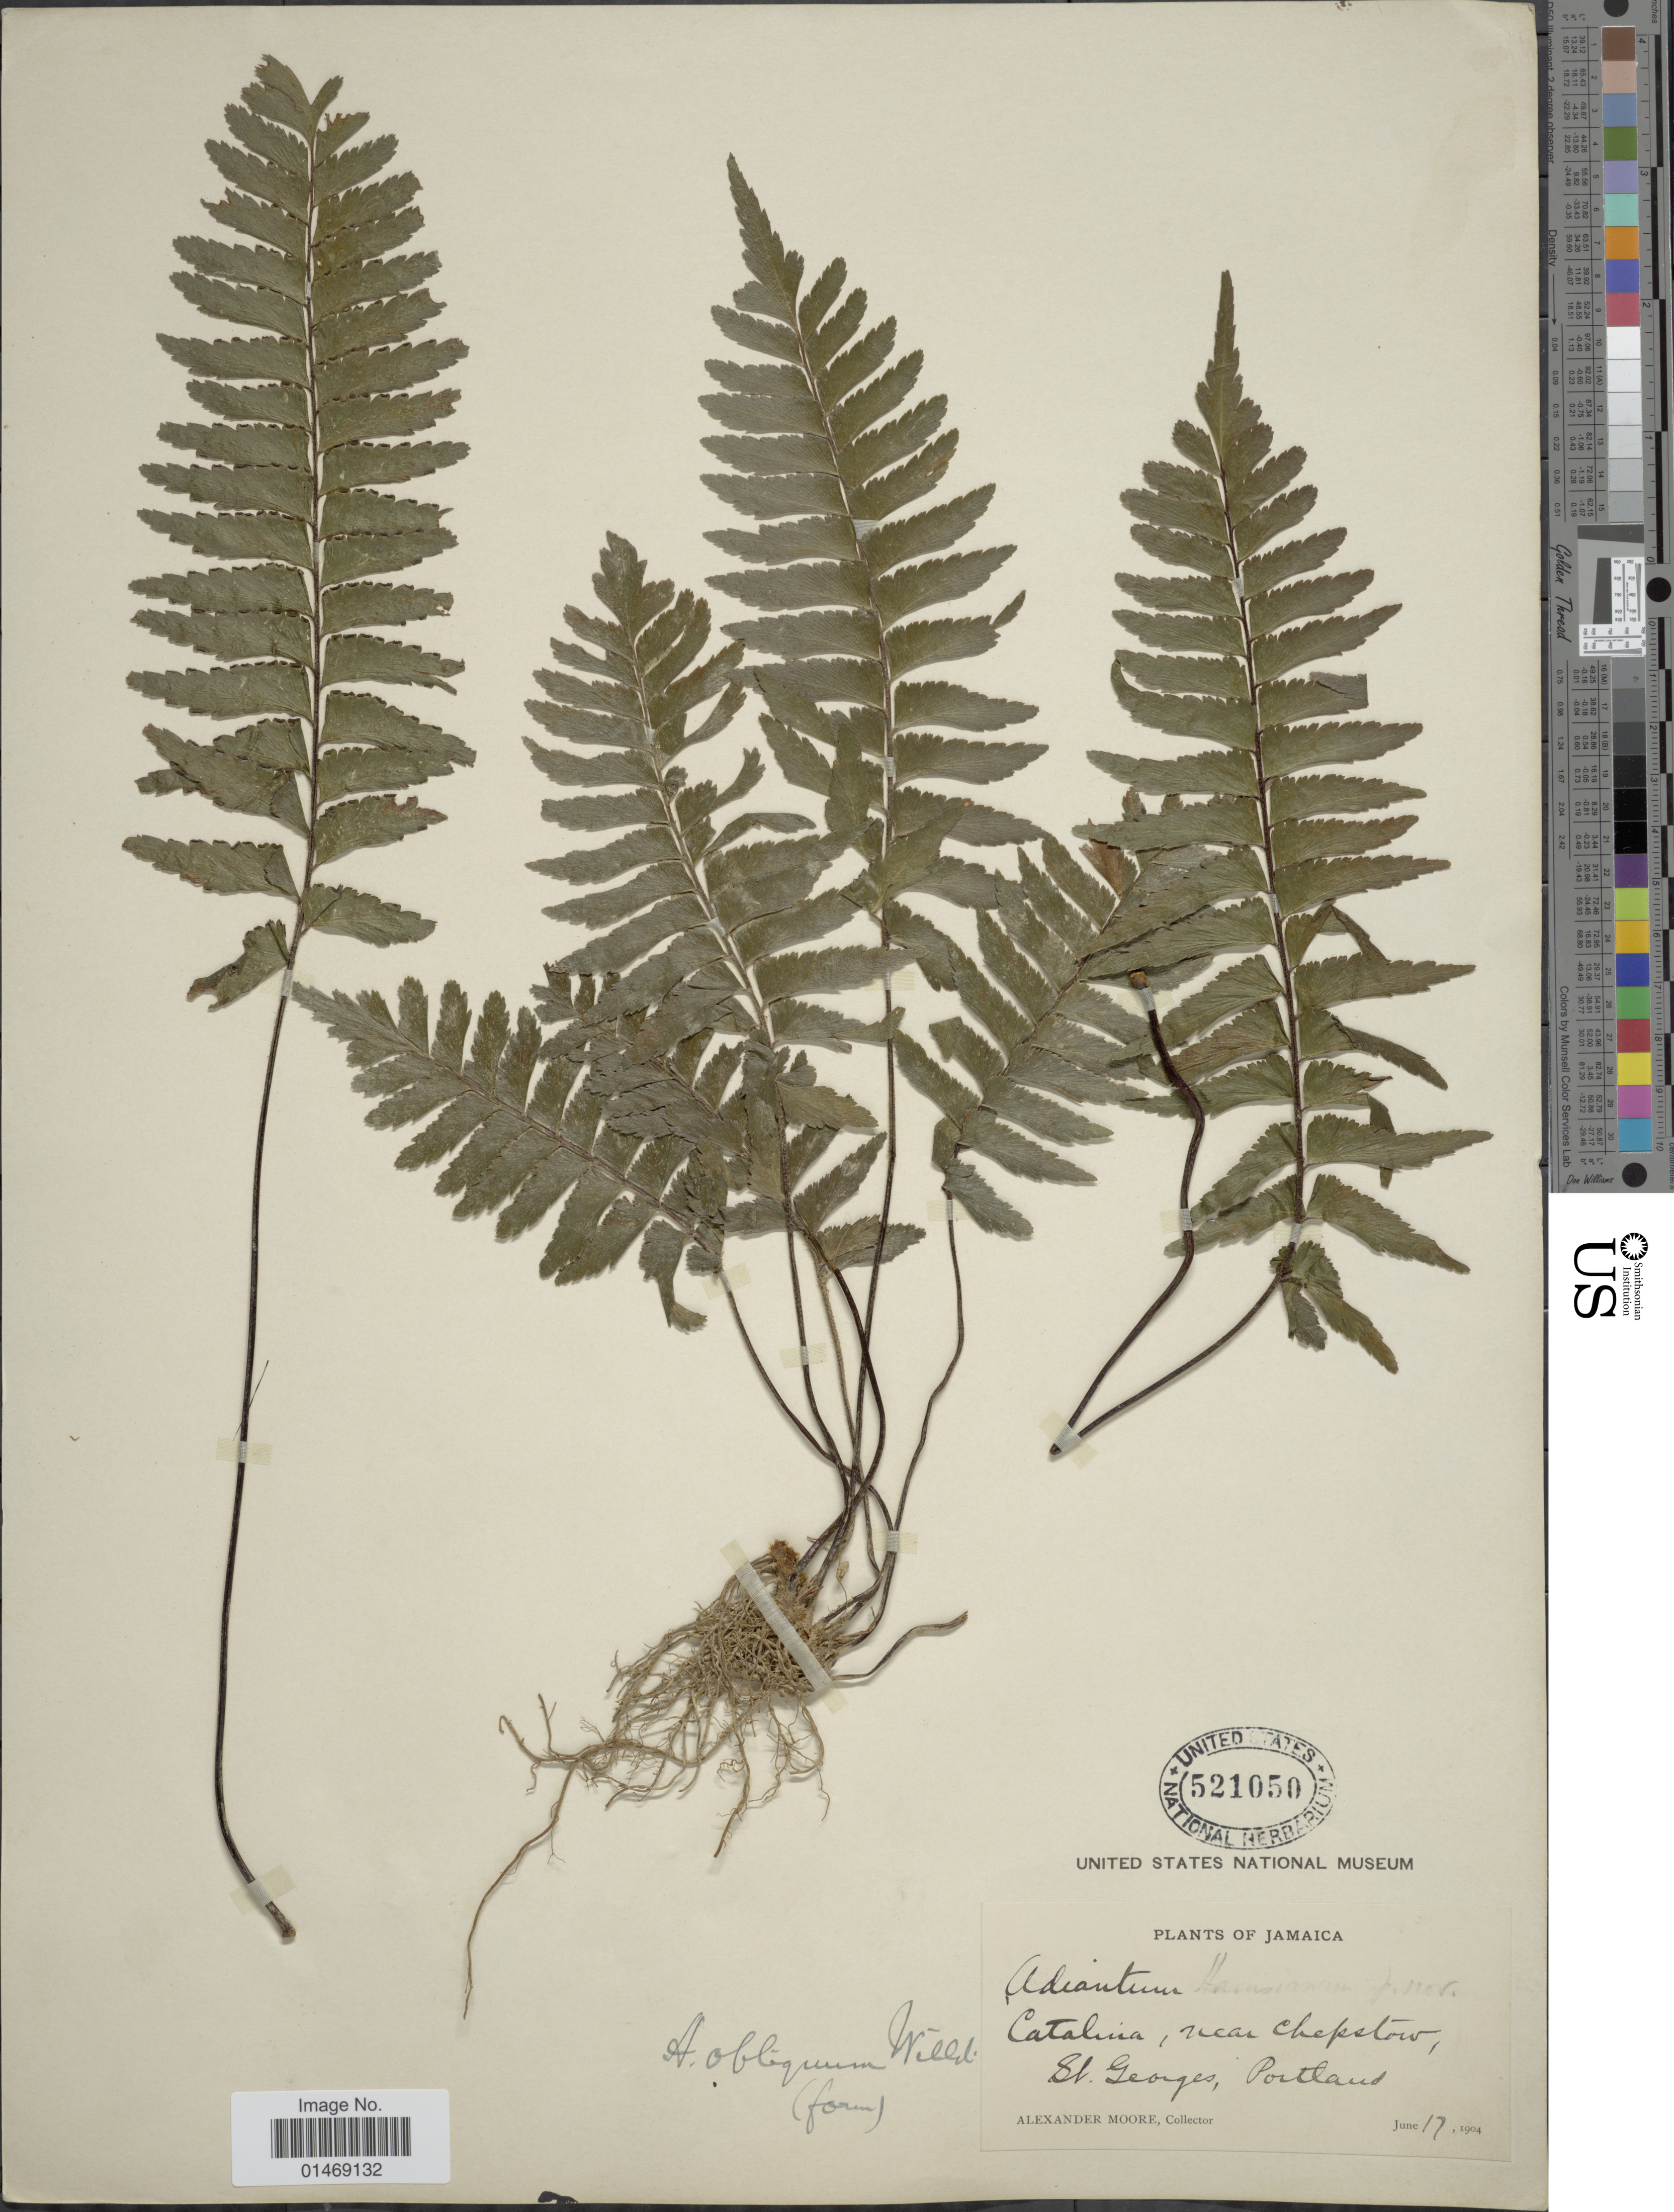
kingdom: Plantae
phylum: Tracheophyta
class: Polypodiopsida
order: Polypodiales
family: Pteridaceae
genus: Adiantum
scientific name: Adiantum obliquum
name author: Willd.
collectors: A. Moore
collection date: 1904-06-17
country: Jamaica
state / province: Portland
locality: Catalina, near Chepstow, St Georges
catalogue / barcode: US 521050